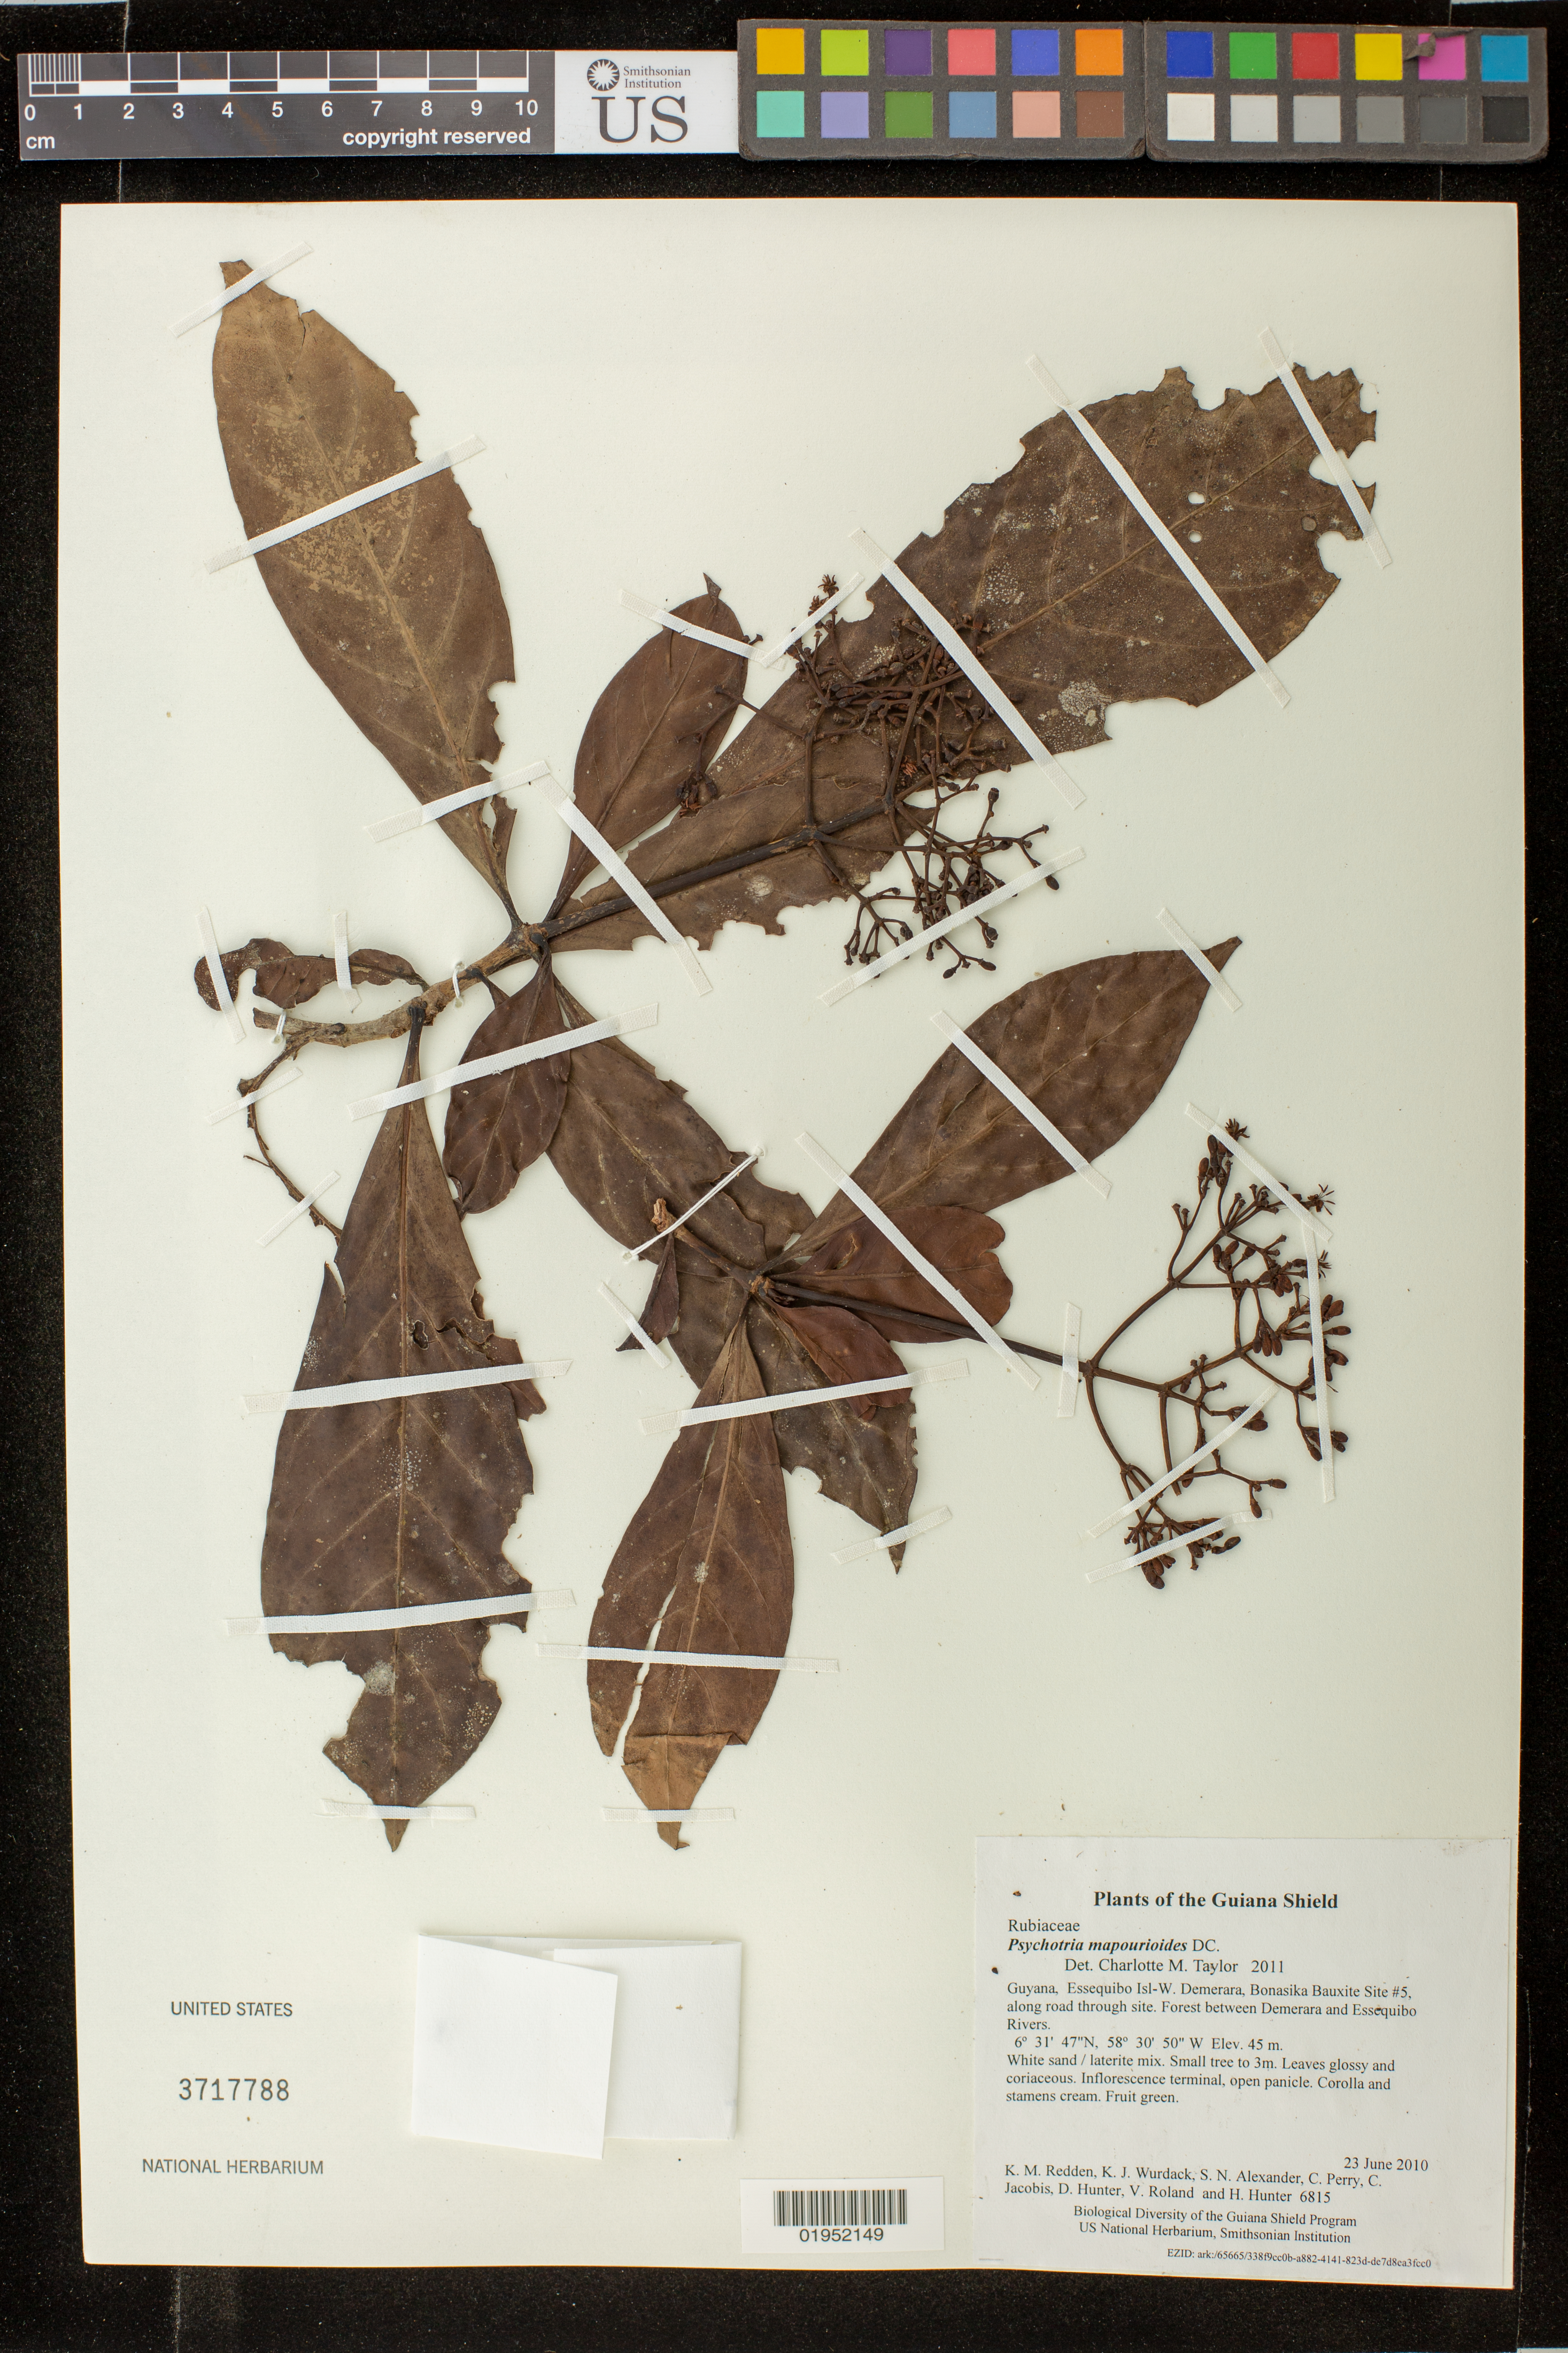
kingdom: Plantae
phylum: Tracheophyta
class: Magnoliopsida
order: Gentianales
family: Rubiaceae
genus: Psychotria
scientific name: Psychotria mapourioides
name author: DC.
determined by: Taylor, Charlotte M.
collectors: K. M. Redden, K. Wurdack, S. N. Alexander, C. Perry, C. Jacobis, D. Hunter, V. Roland & H. Hunter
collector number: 6815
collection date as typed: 23 June 2010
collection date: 2010-06-23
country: Guyana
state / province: Essequibo Isl-W. Demerara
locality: Bonasika Bauxite Site #5, along road through site. Forest between Demerara and Essequibo Rivers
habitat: White sand / laterite mix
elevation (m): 45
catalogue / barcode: US 3717788